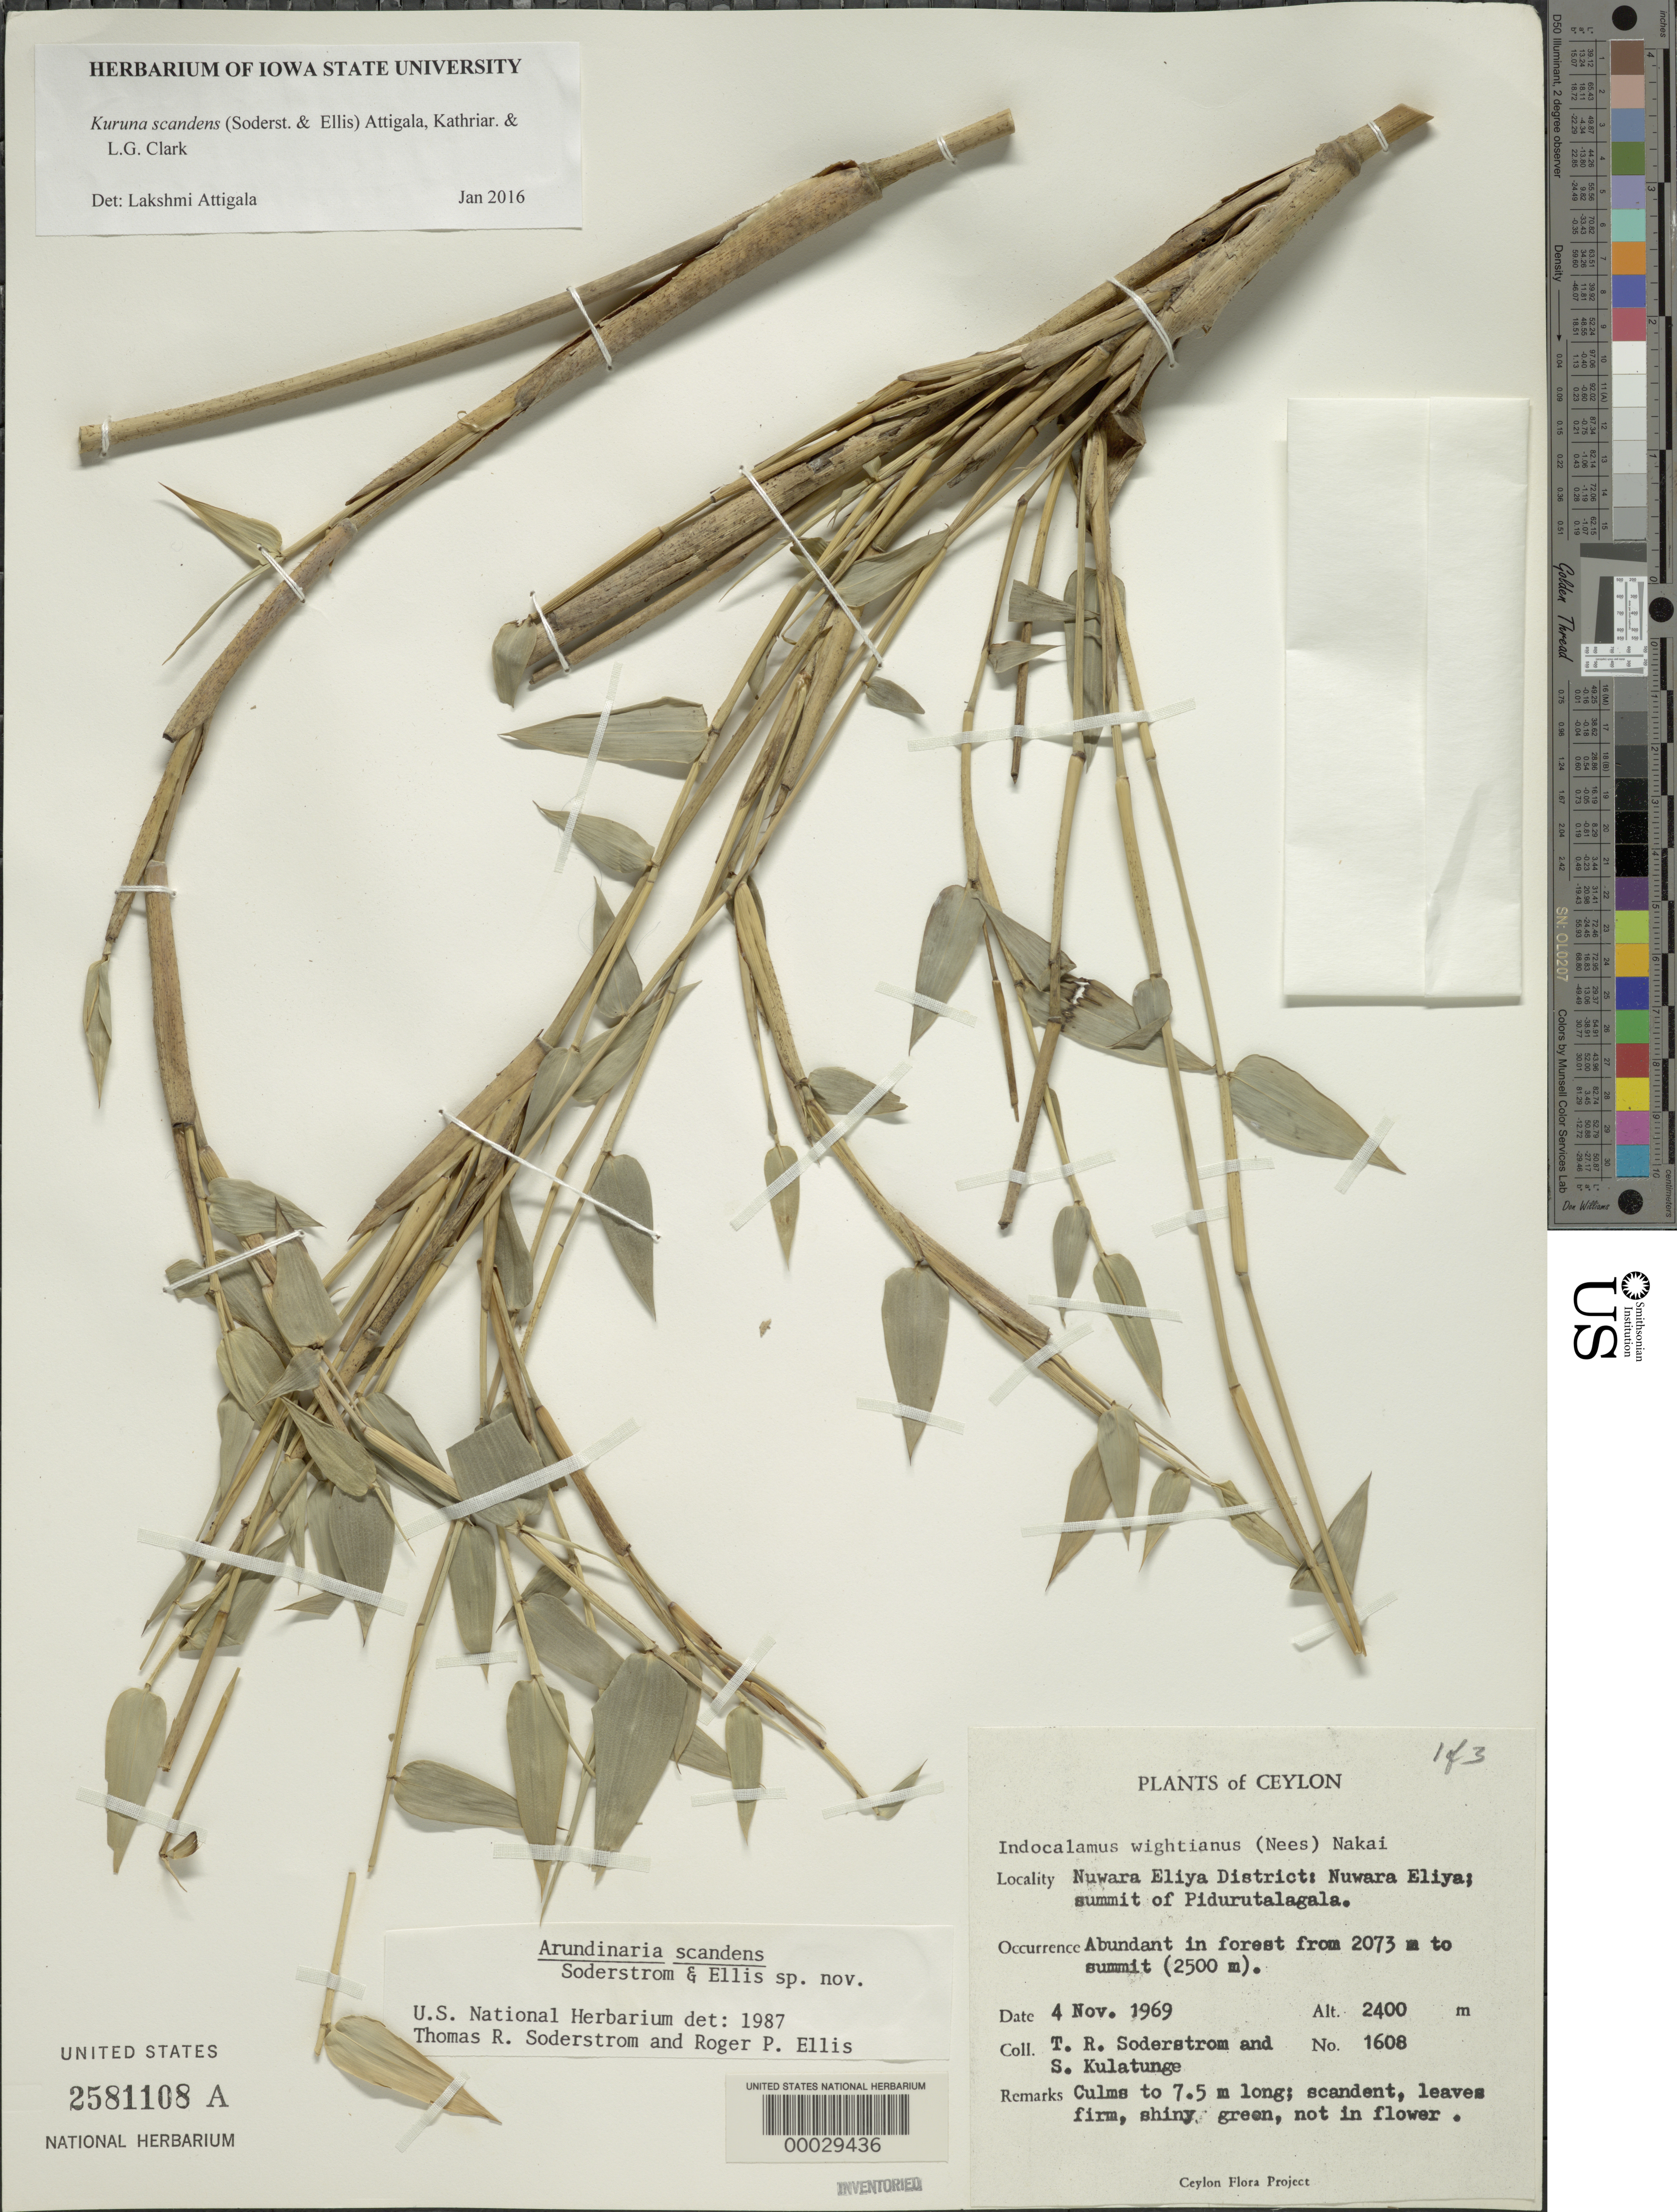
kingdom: Plantae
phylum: Tracheophyta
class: Liliopsida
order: Poales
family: Poaceae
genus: Kuruna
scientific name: Kuruna scandens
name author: (Soderstr. & R.P. Ellis) Attigala et al.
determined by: Attigala, L.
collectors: T. R. Soderstrom & S. Kulatunge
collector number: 1608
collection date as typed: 04 Nov 1969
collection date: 1969-11-04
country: Sri Lanka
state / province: Central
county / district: Nuwara Eliya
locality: Pidurutalagala mt.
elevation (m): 2073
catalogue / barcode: US 2581108A